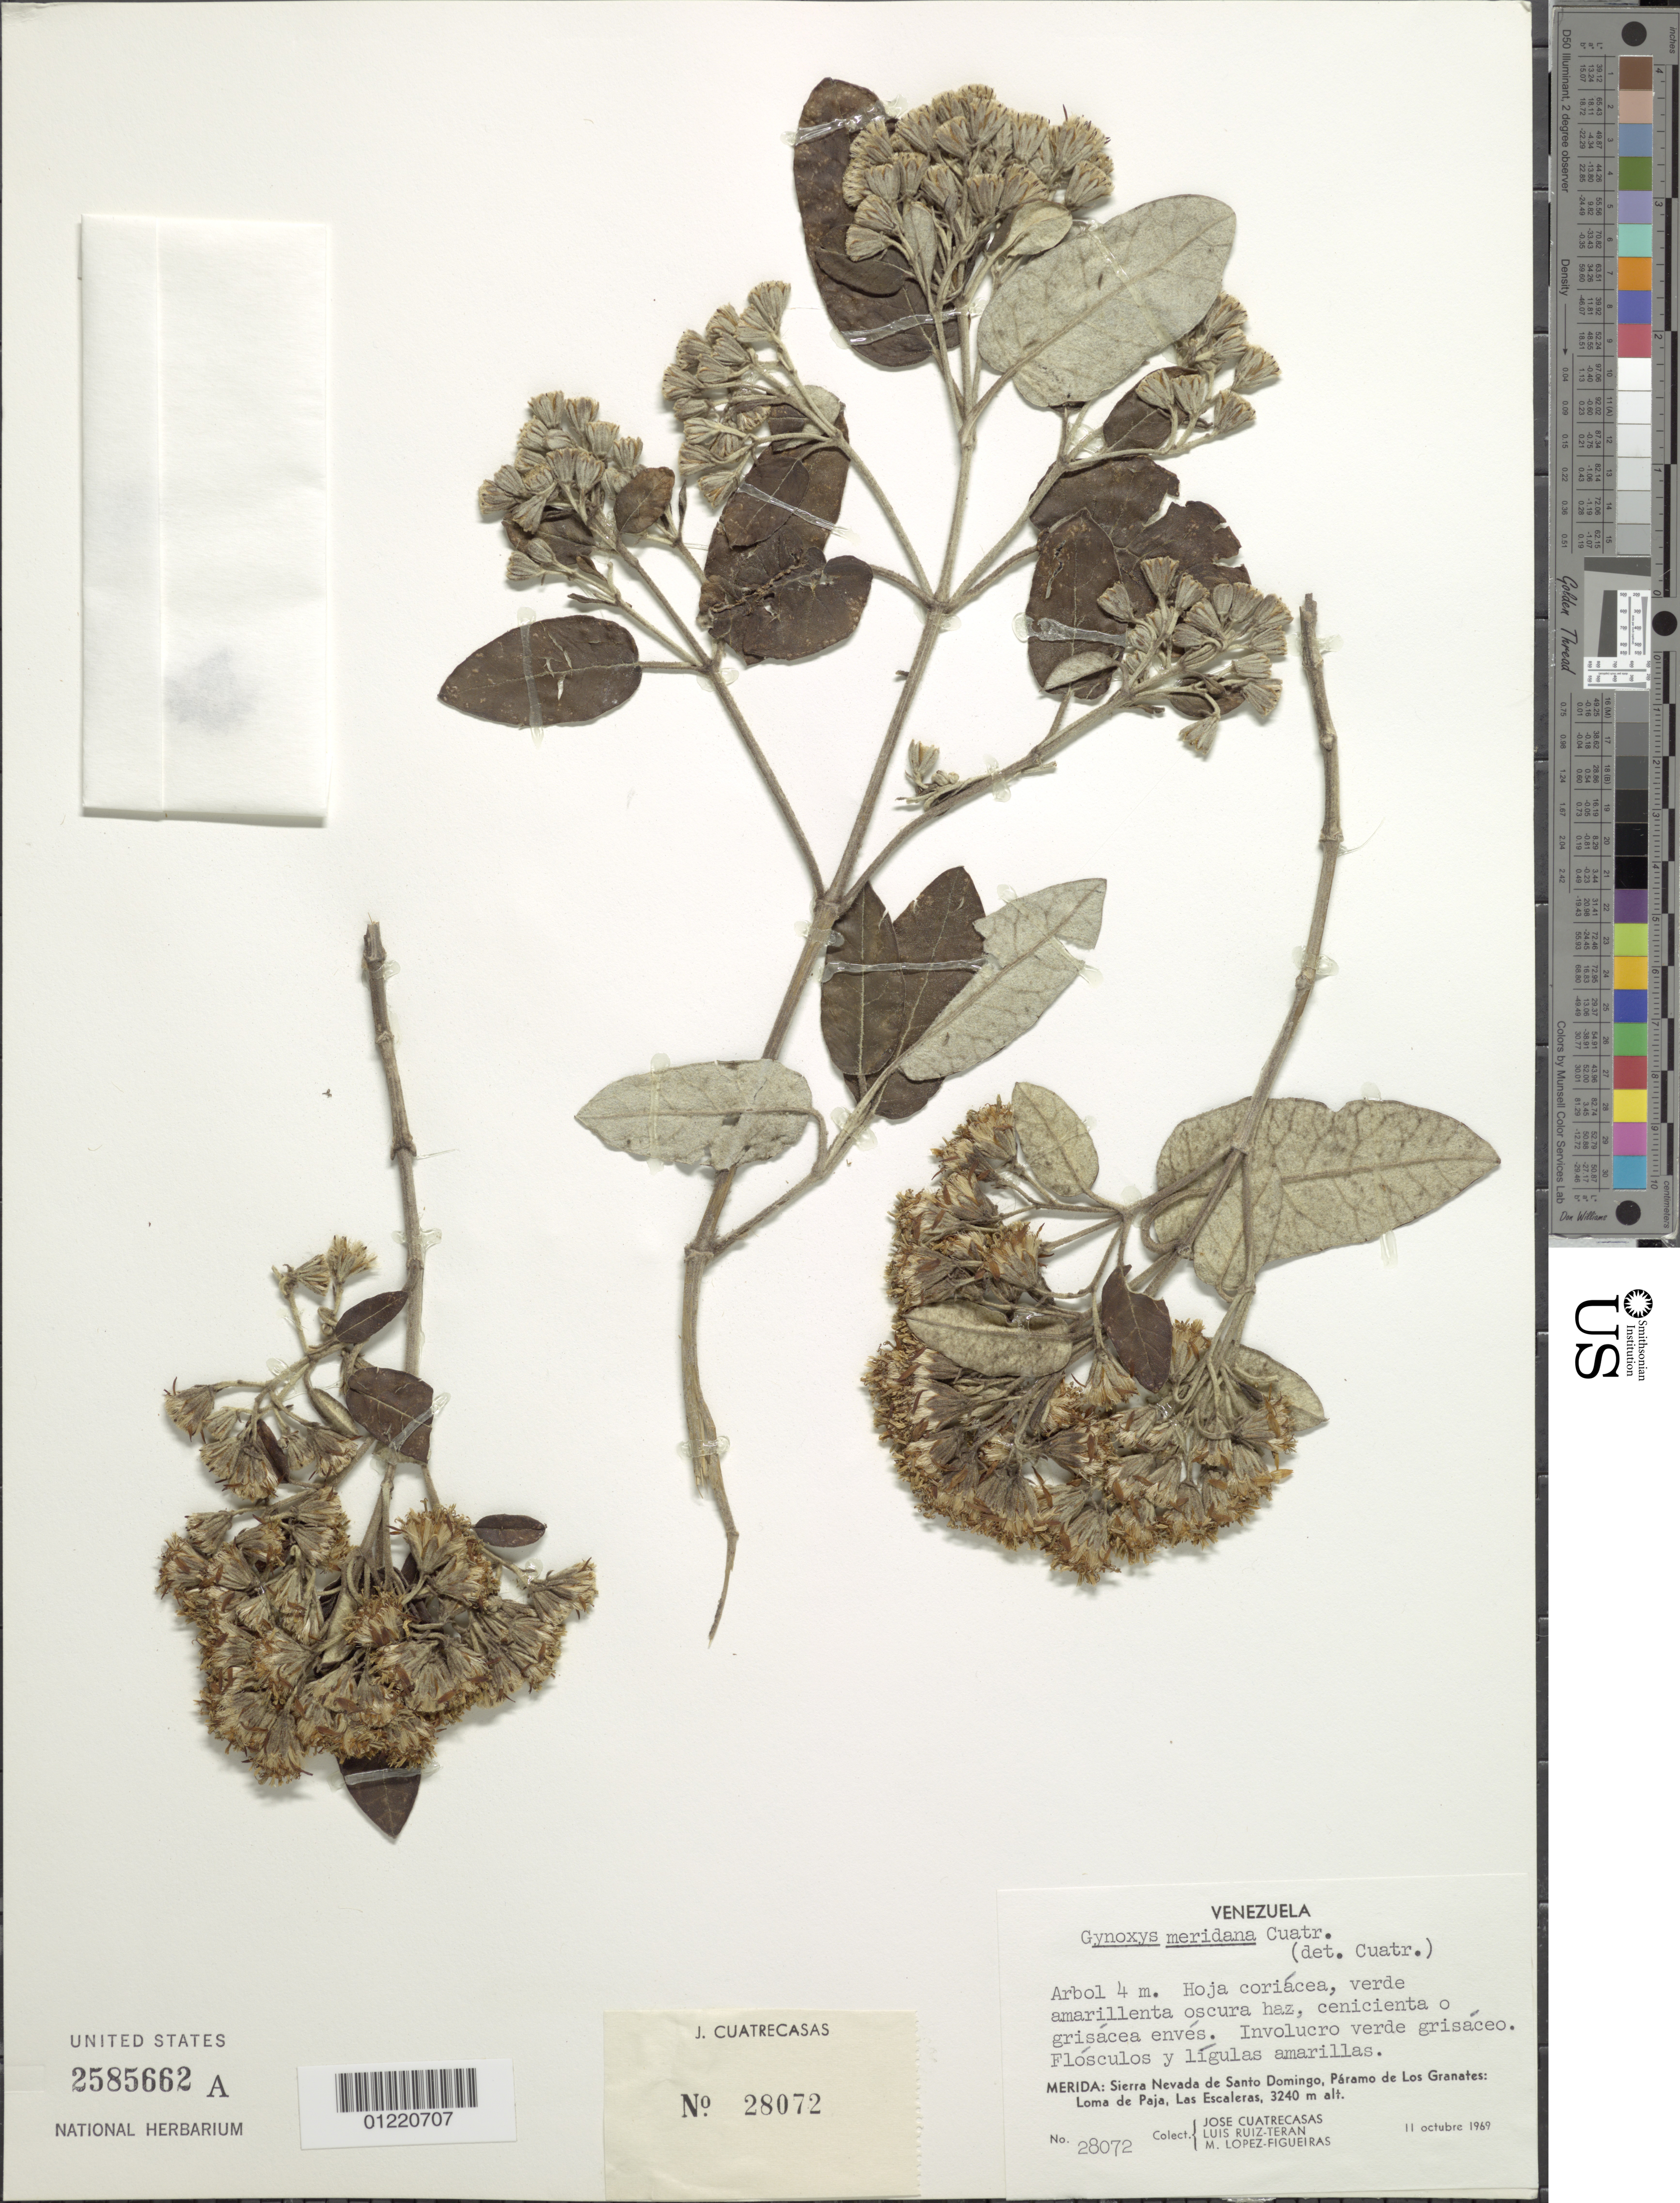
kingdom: Plantae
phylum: Tracheophyta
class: Magnoliopsida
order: Asterales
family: Asteraceae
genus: Gynoxys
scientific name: Gynoxys meridana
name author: Cuatrec.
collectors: J. Cuatrecasas, L. E. Ruíz-Terán & M. López Figueiras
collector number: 28072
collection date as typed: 11 Oct 1969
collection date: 1969-10-11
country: Venezuela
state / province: Mérida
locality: Sierra Nevada de Santo Domingo, Páramo de Los Granates, Loma de Paja, Las Escaleras.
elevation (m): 3240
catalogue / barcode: US 2585662A